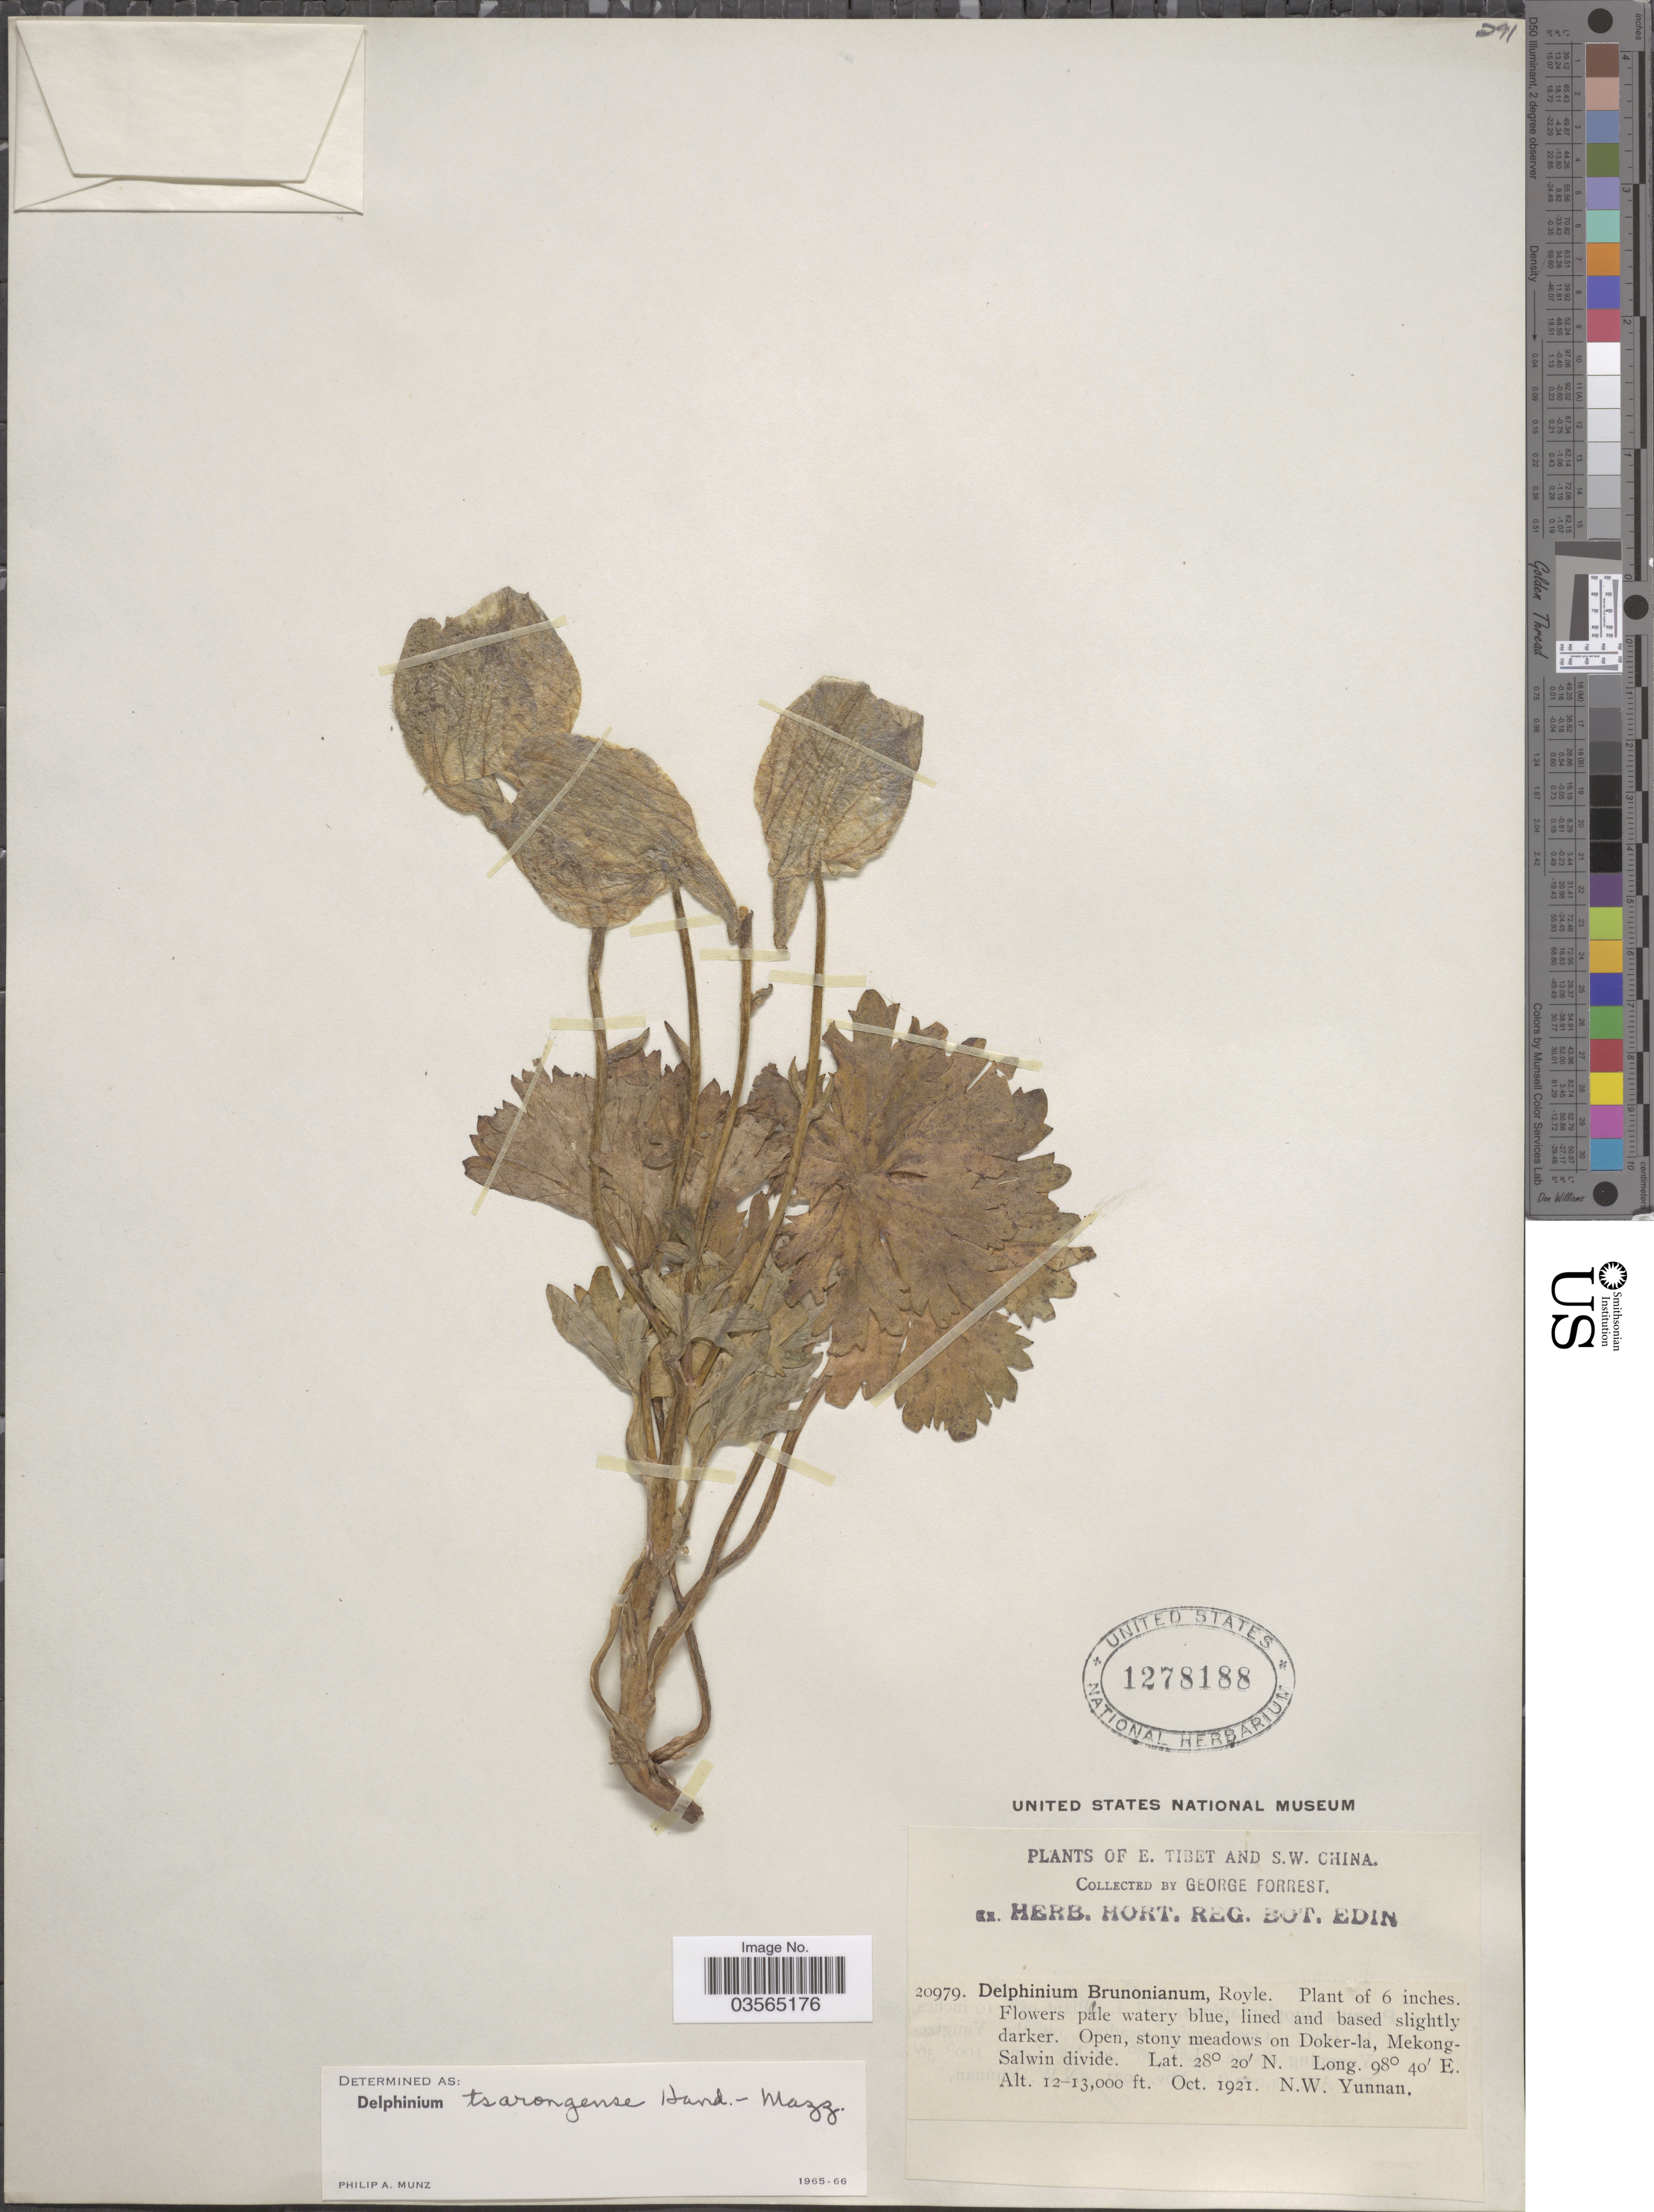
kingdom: Plantae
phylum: Tracheophyta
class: Magnoliopsida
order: Ranunculales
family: Ranunculaceae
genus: Delphinium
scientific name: Delphinium tsarongense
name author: Hand.-Mazz.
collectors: G. Forrest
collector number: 20979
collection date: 1921-10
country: China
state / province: Yunnan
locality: S. W. China. Open, stony meadows on Doker-la, Mekong-Salwin divide. N. W. Yunnan.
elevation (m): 3658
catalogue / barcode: US 1278188